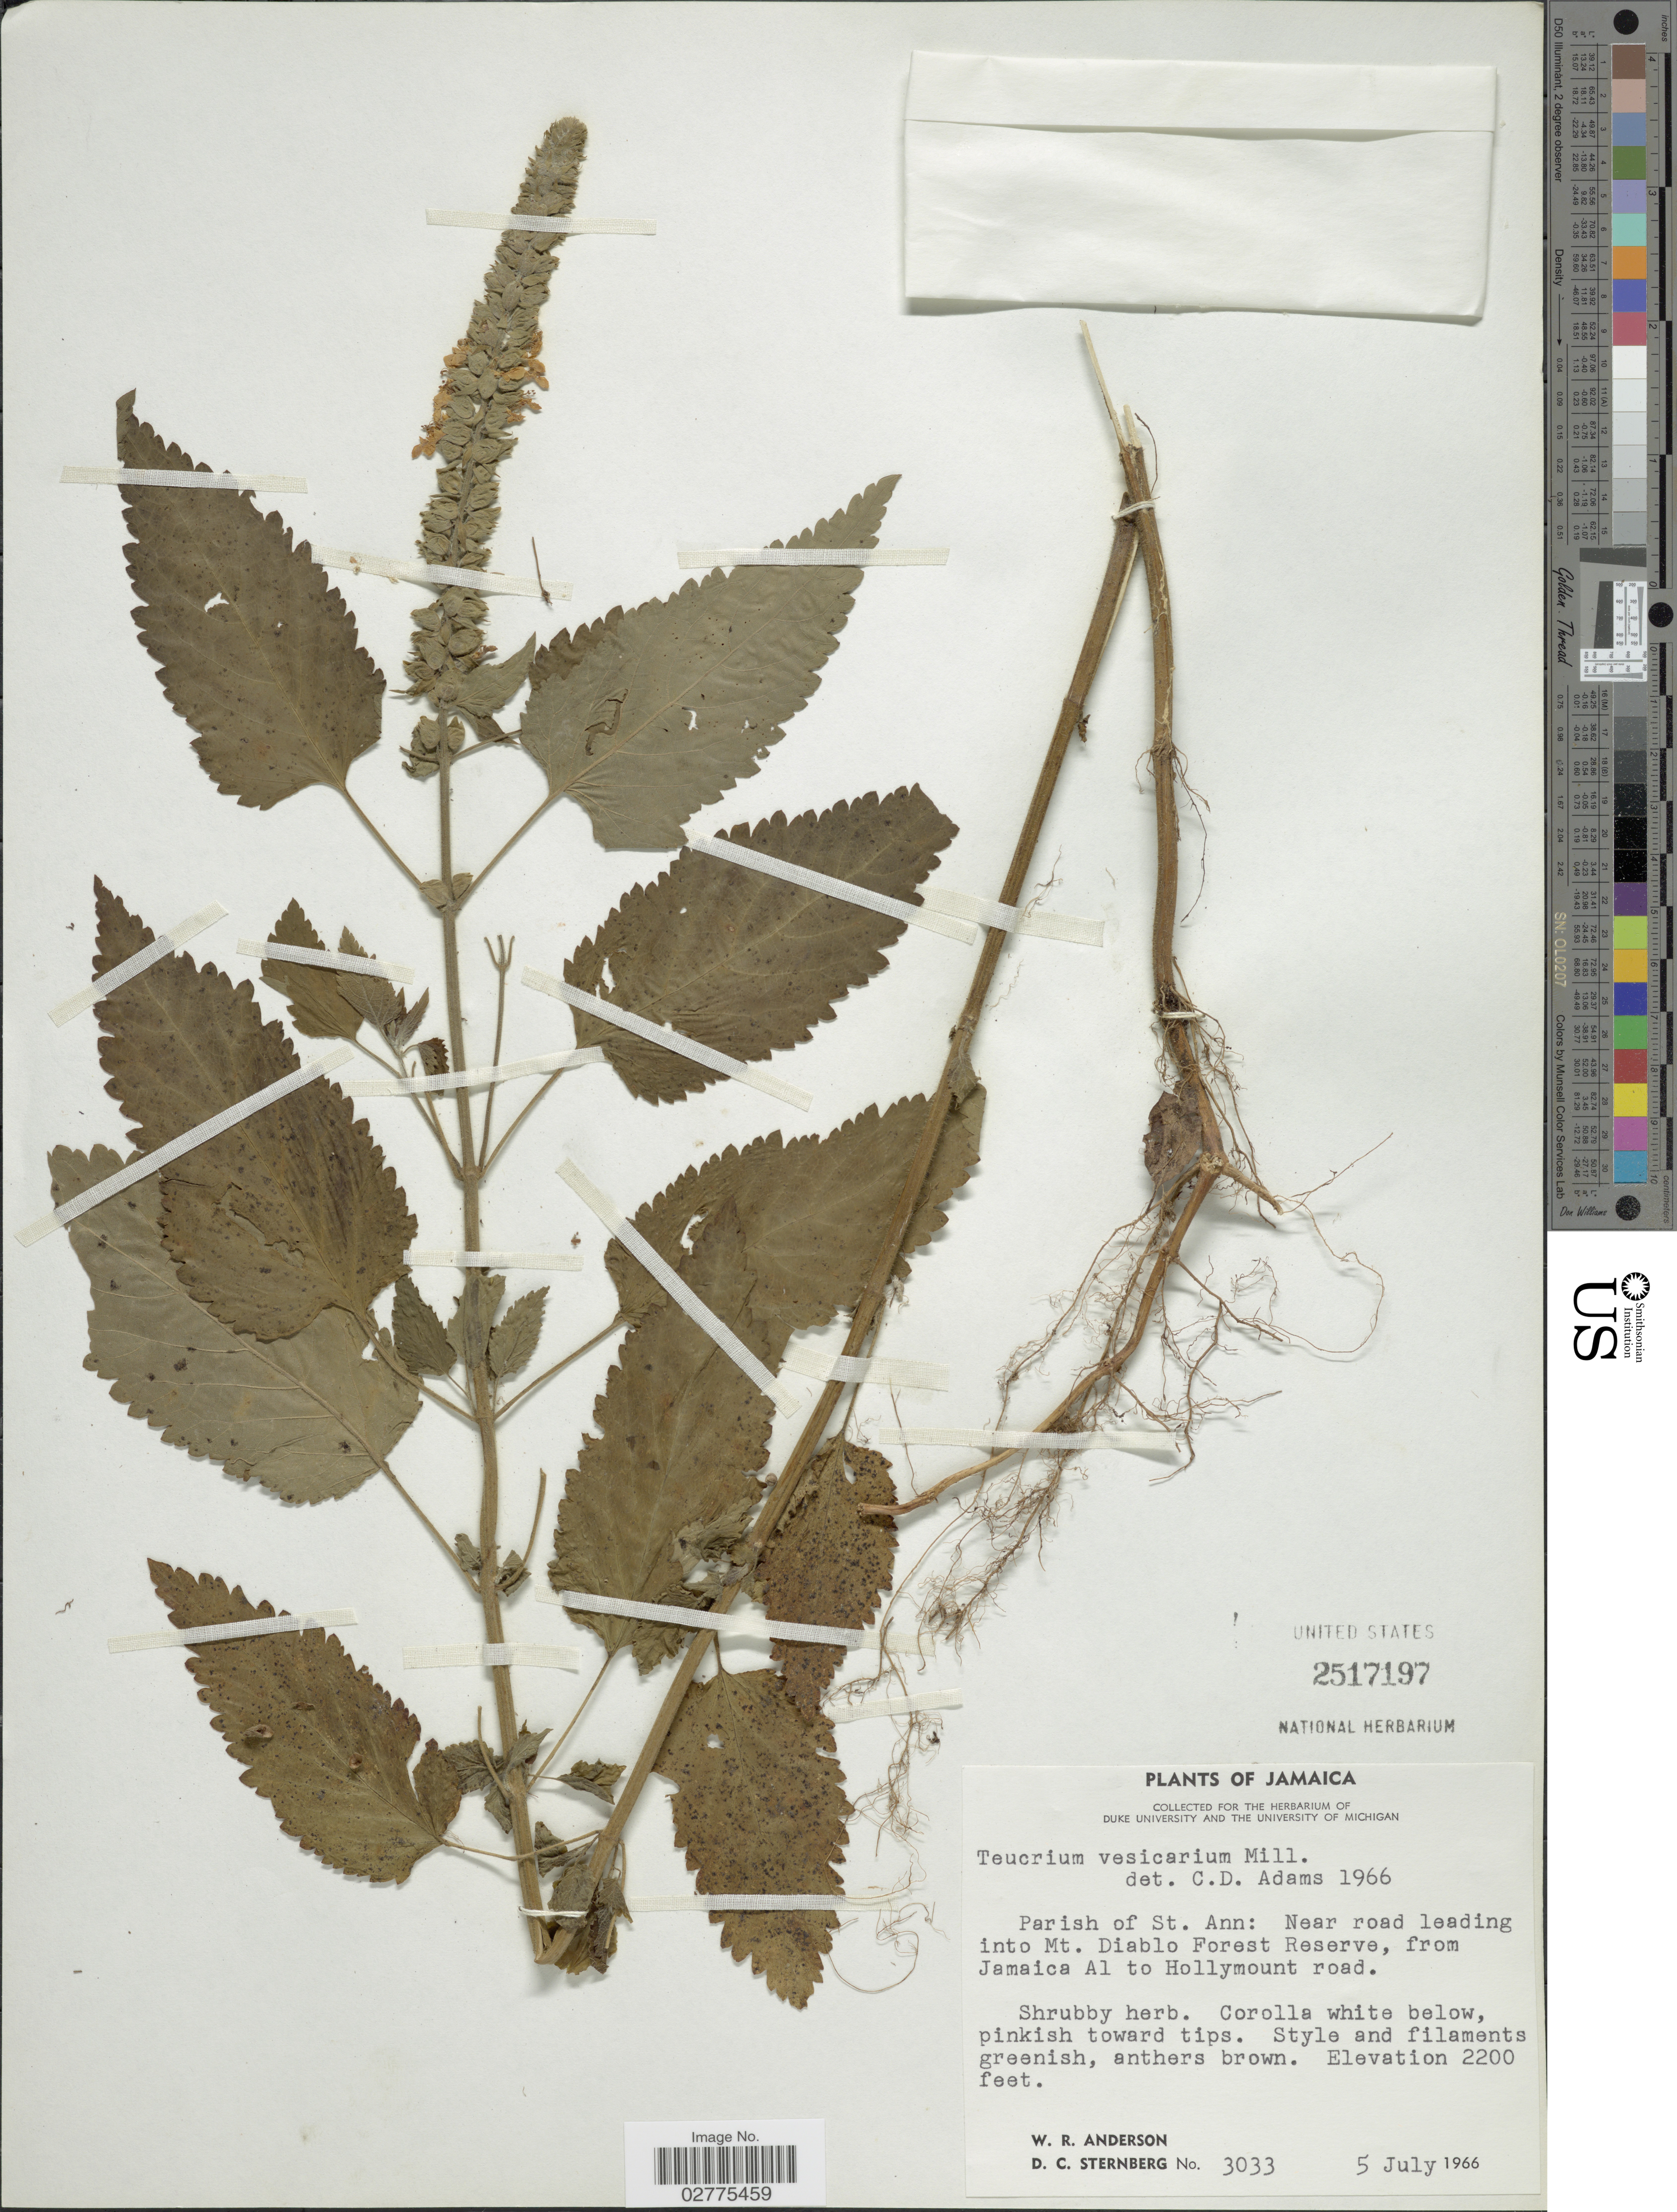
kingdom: Plantae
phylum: Tracheophyta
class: Magnoliopsida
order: Lamiales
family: Lamiaceae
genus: Teucrium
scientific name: Teucrium vesicarium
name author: Mill.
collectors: W. Anderson & D. Sternberg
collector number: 3033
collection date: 1966-07-05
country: Jamaica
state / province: Saint Ann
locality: Parish: St. Ann: Near road leading into Mt. Diablo Forest Reserve, from Jamaica Al to Hollymount road.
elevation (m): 671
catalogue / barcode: US 2517197